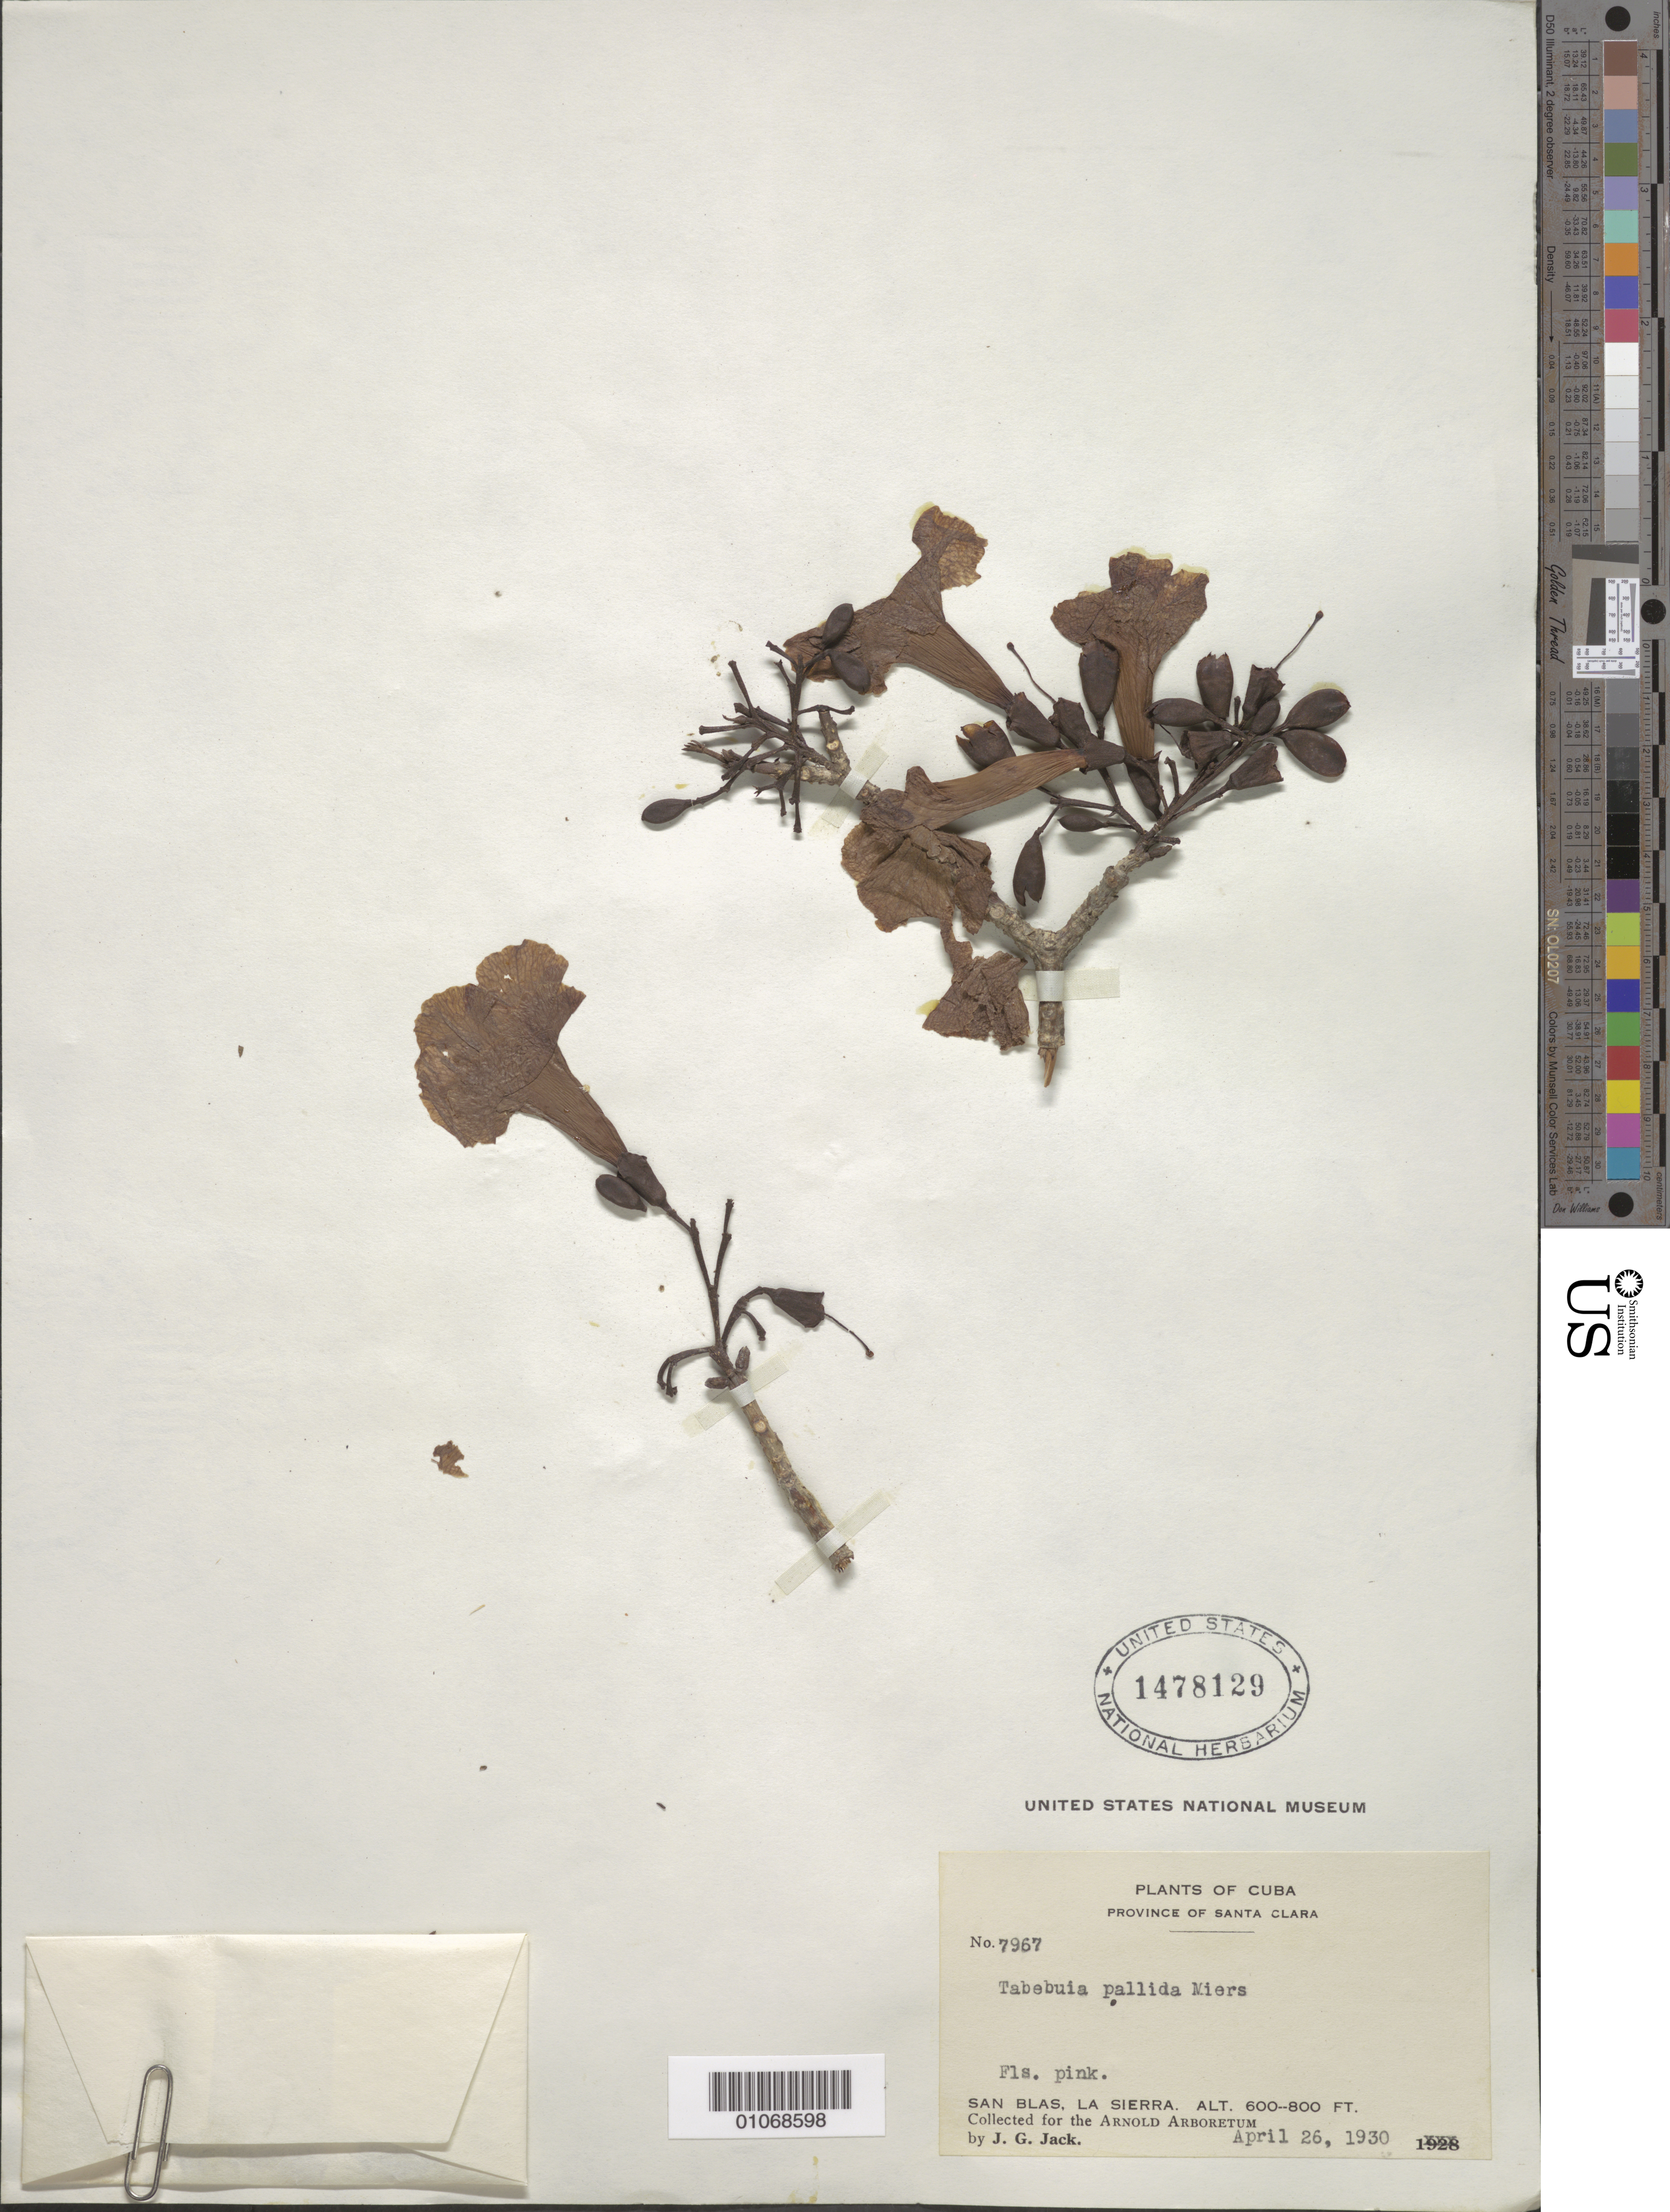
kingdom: Plantae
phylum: Tracheophyta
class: Magnoliopsida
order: Lamiales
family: Bignoniaceae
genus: Tabebuia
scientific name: Tabebuia pallida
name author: (Lindl.) Miers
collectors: J. G. Jack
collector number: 7967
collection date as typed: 26 Apr 1930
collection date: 1930-04-26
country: Cuba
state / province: Matanzas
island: Cuba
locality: San Blas, La Sierra, Santa Clara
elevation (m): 183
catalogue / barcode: US 1478129